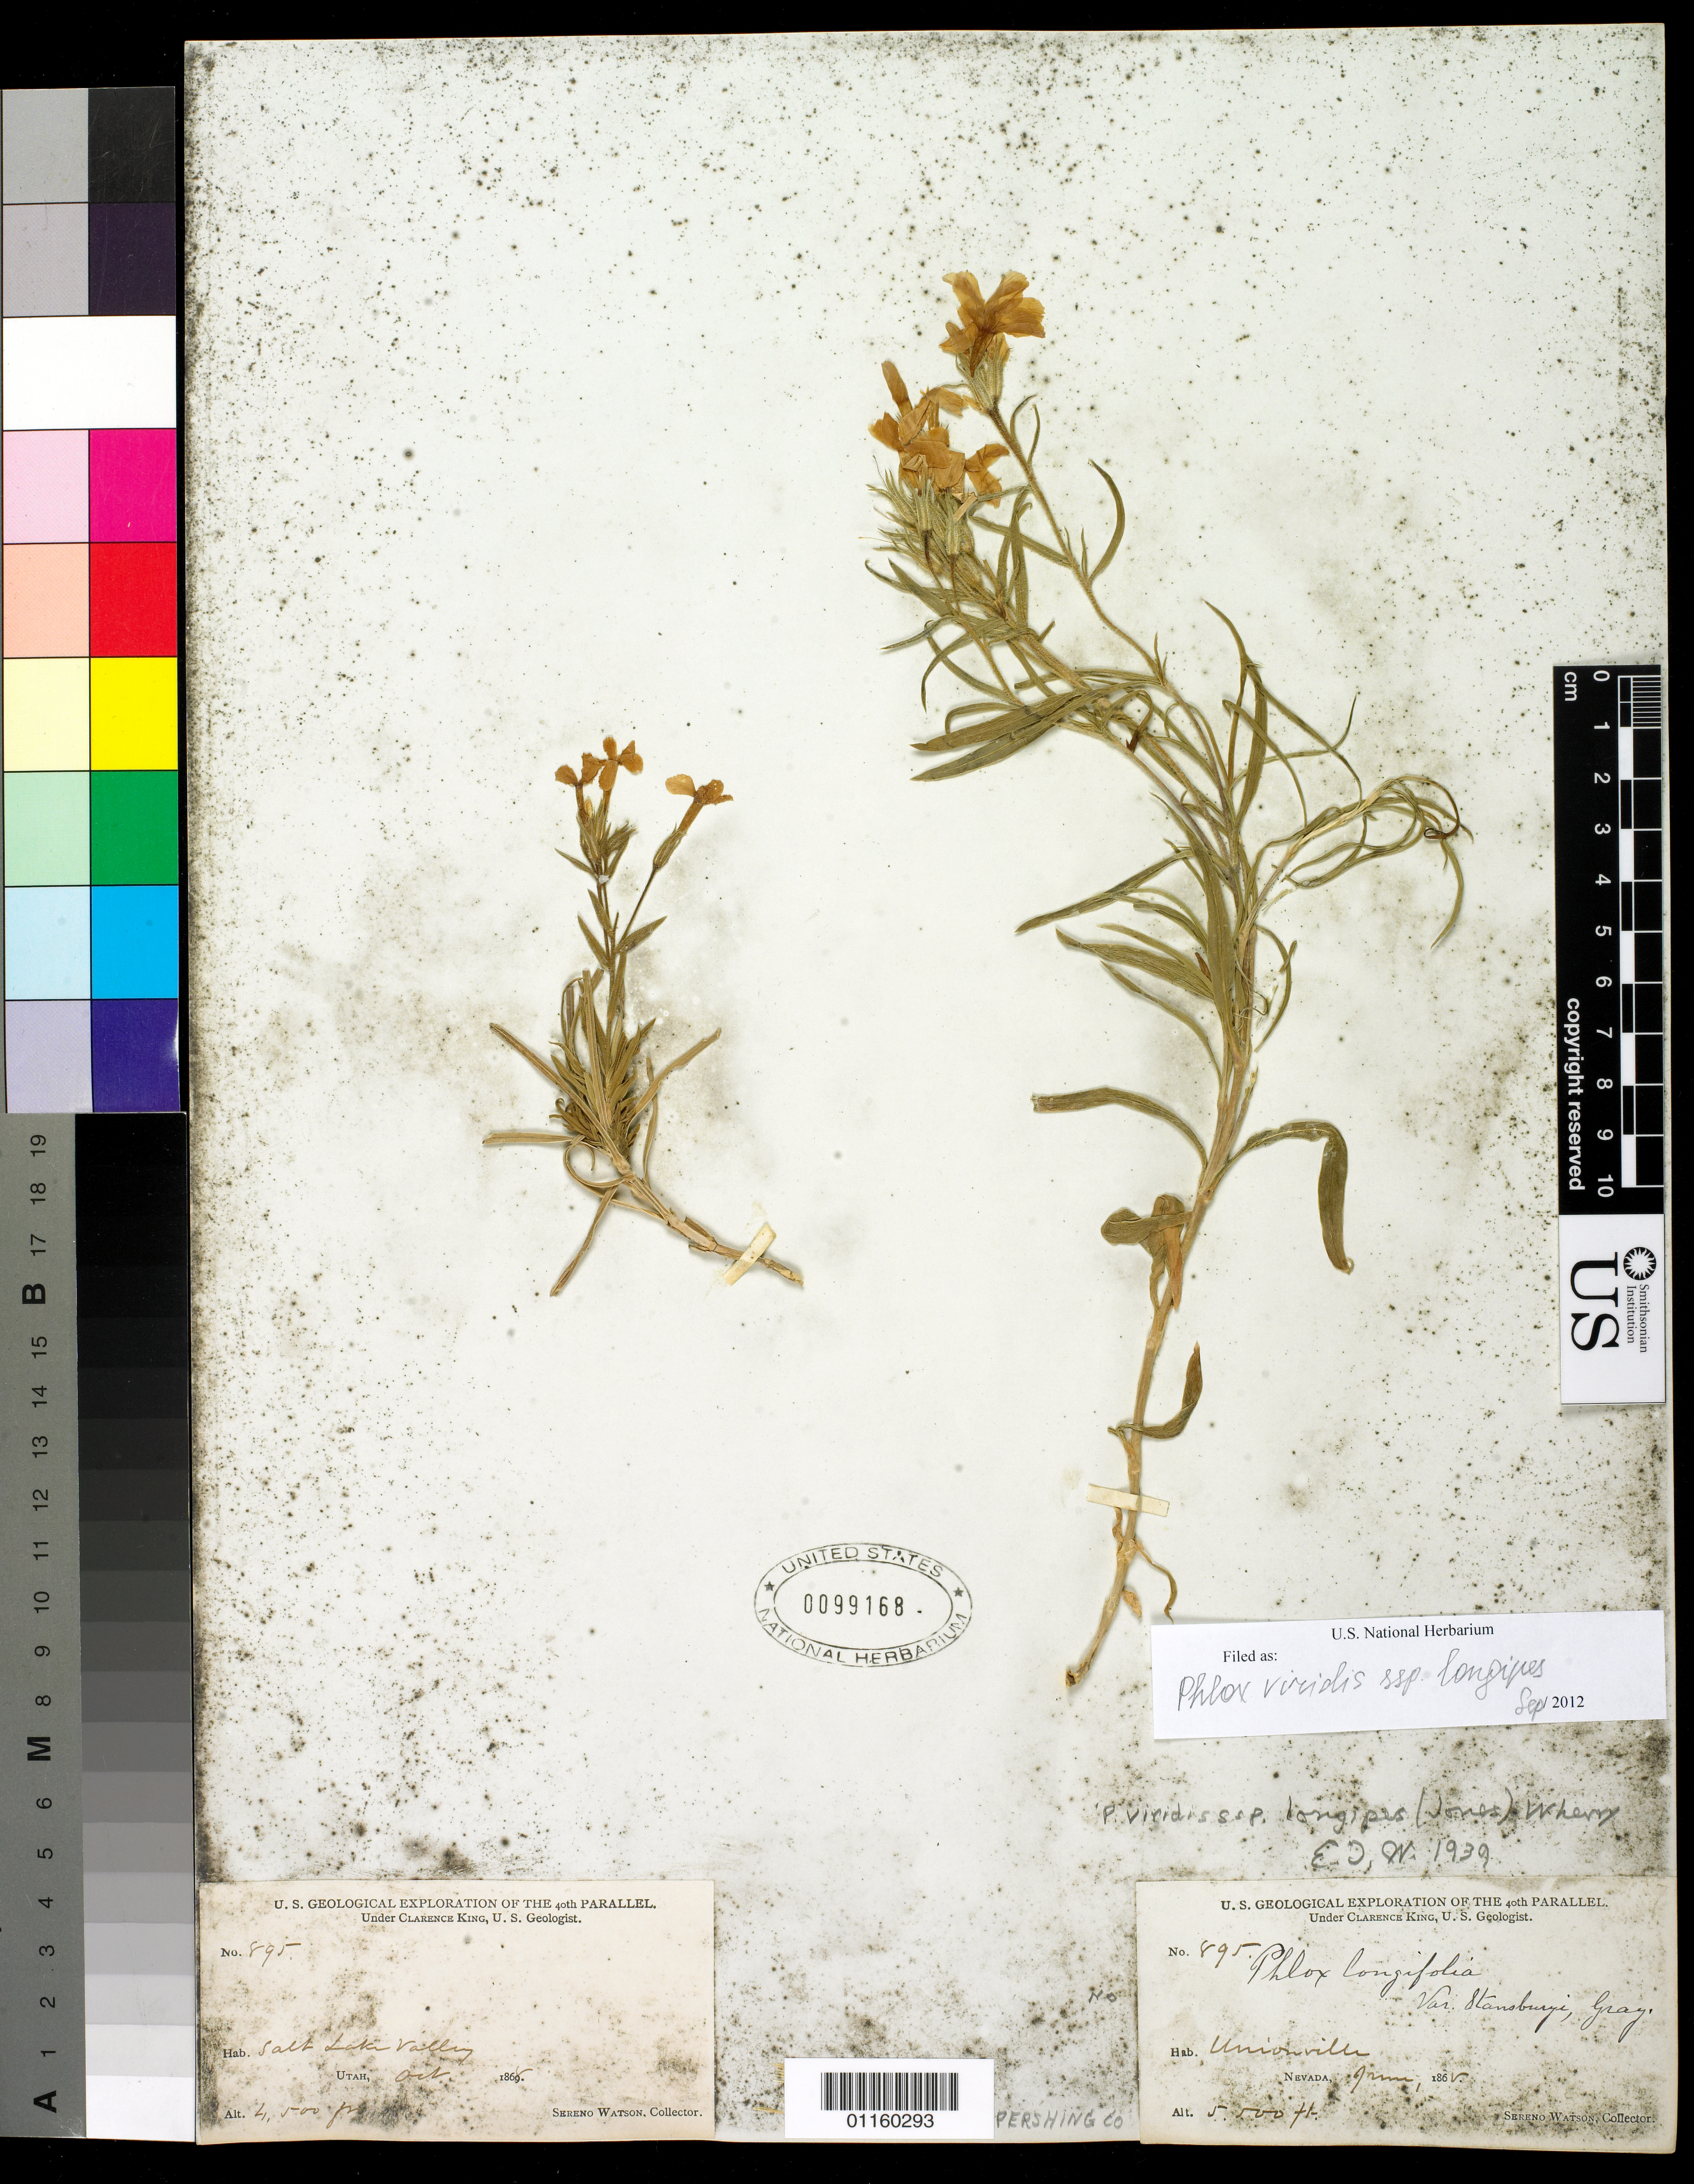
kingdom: Plantae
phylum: Tracheophyta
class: Magnoliopsida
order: Ericales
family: Polemoniaceae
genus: Phlox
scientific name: Phlox longifolia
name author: Nutt.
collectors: S. Watson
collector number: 895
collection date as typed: Jun 1868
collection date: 1868-06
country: United States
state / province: Nevada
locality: Unionville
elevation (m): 1676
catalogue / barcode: US 99168